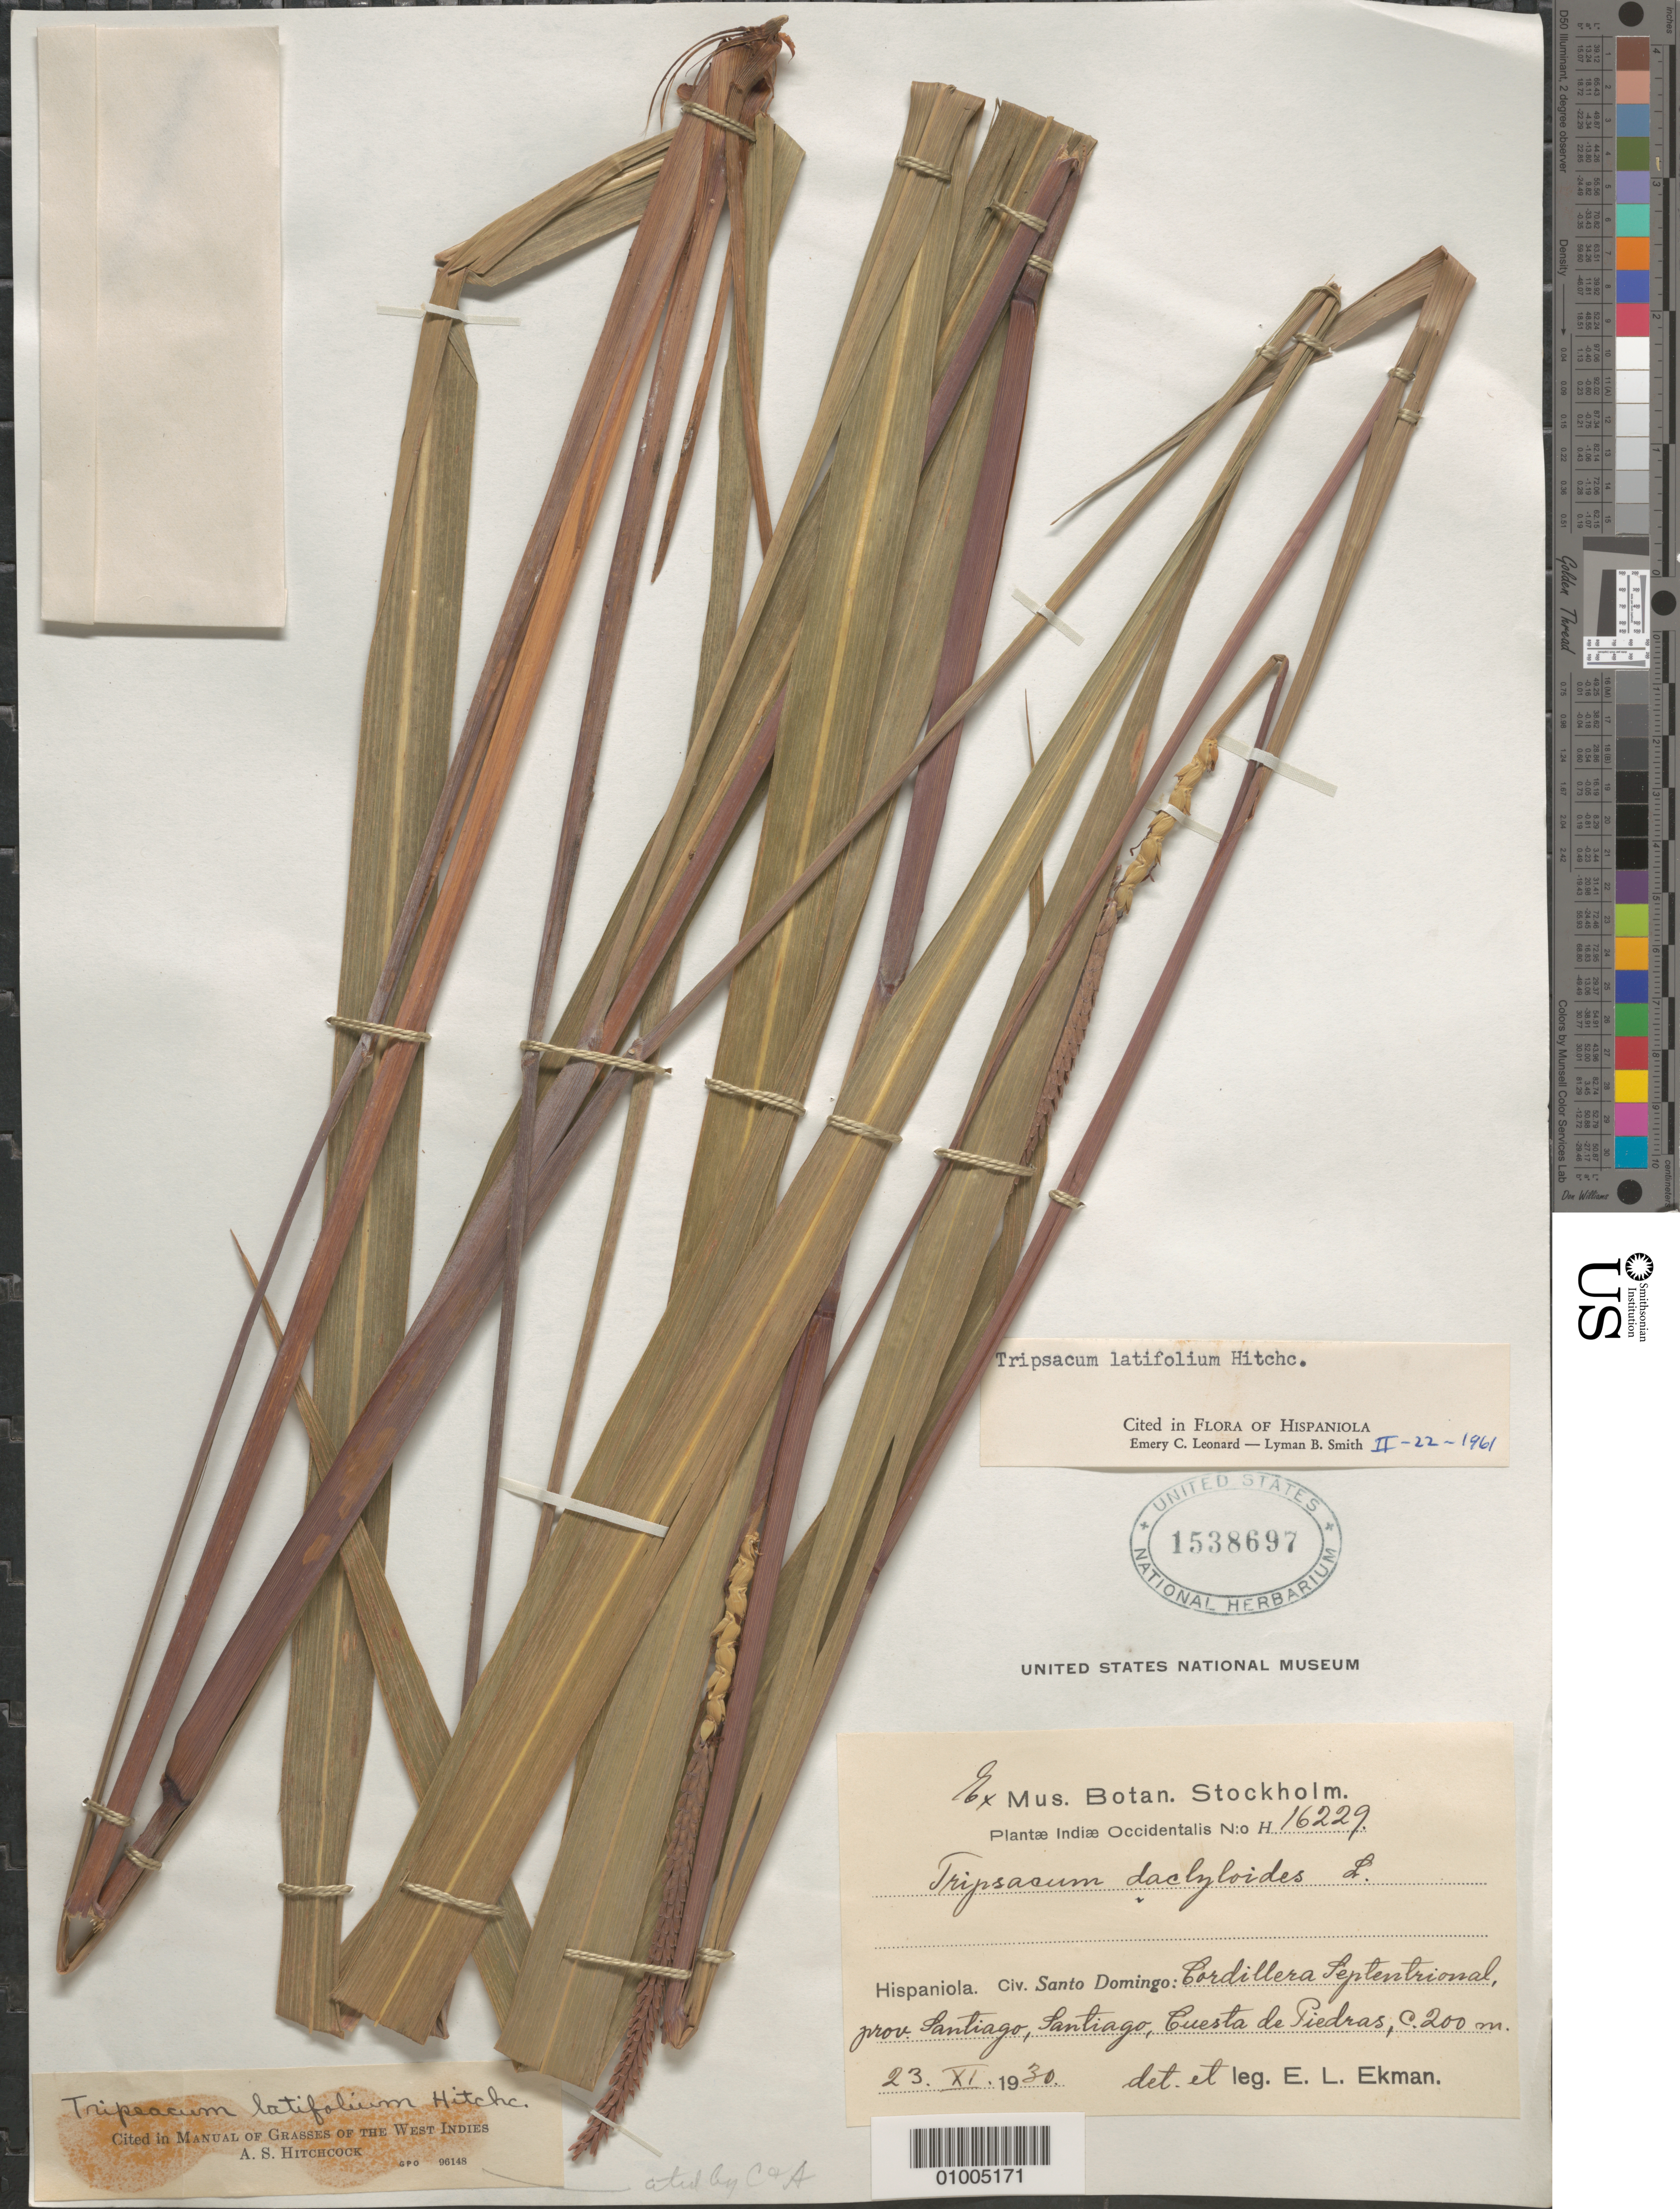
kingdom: Plantae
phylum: Tracheophyta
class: Liliopsida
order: Poales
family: Poaceae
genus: Tripsacum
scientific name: Tripsacum latifolium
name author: Hitchc.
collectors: E. L. Ekman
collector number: H 16229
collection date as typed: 23 Nov 1930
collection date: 1930-11-23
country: Dominican Republic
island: Hispaniola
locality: Santo Domingo. Cordillera Septentrional. Prov. Santiago, Santiago, Cuesta de Piedras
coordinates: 0 N, 0 E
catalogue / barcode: US 1538697